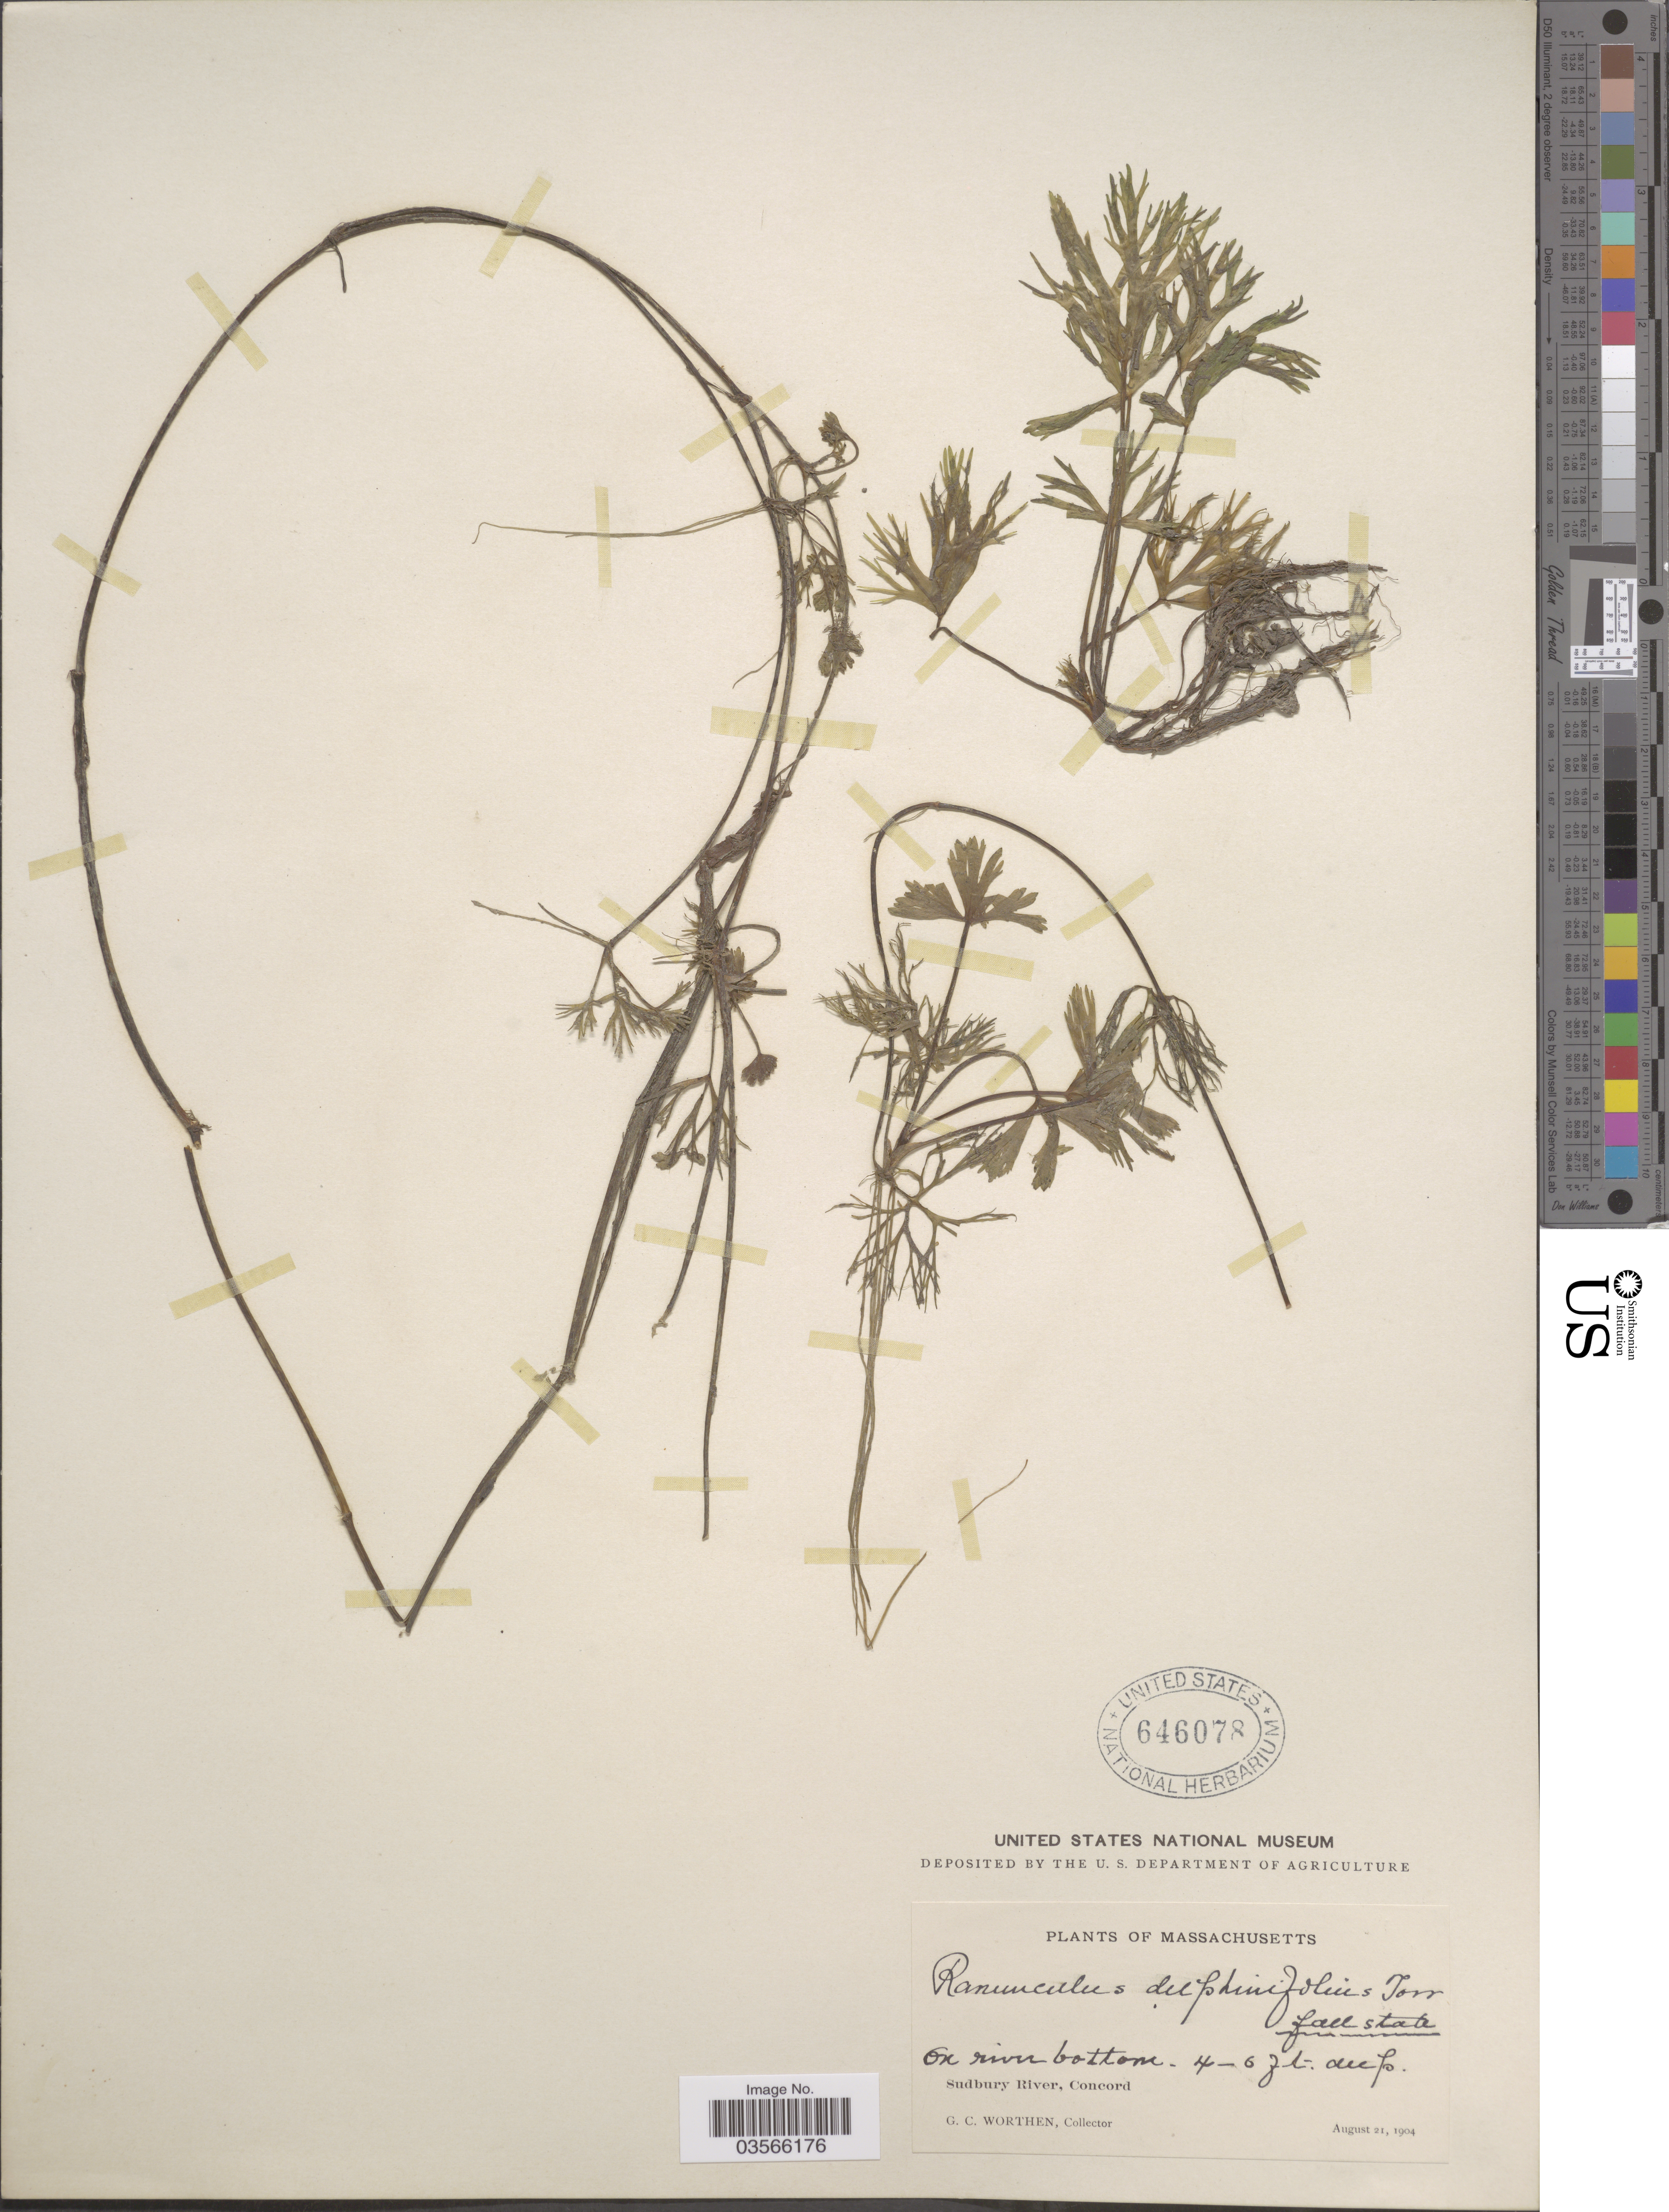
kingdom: Plantae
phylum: Tracheophyta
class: Magnoliopsida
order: Ranunculales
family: Ranunculaceae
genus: Ranunculus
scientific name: Ranunculus flabellaris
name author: Raf.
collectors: G. Worthen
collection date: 1904-08-21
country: United States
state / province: Massachusetts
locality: Sudbury River, Concord.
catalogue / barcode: US 646078